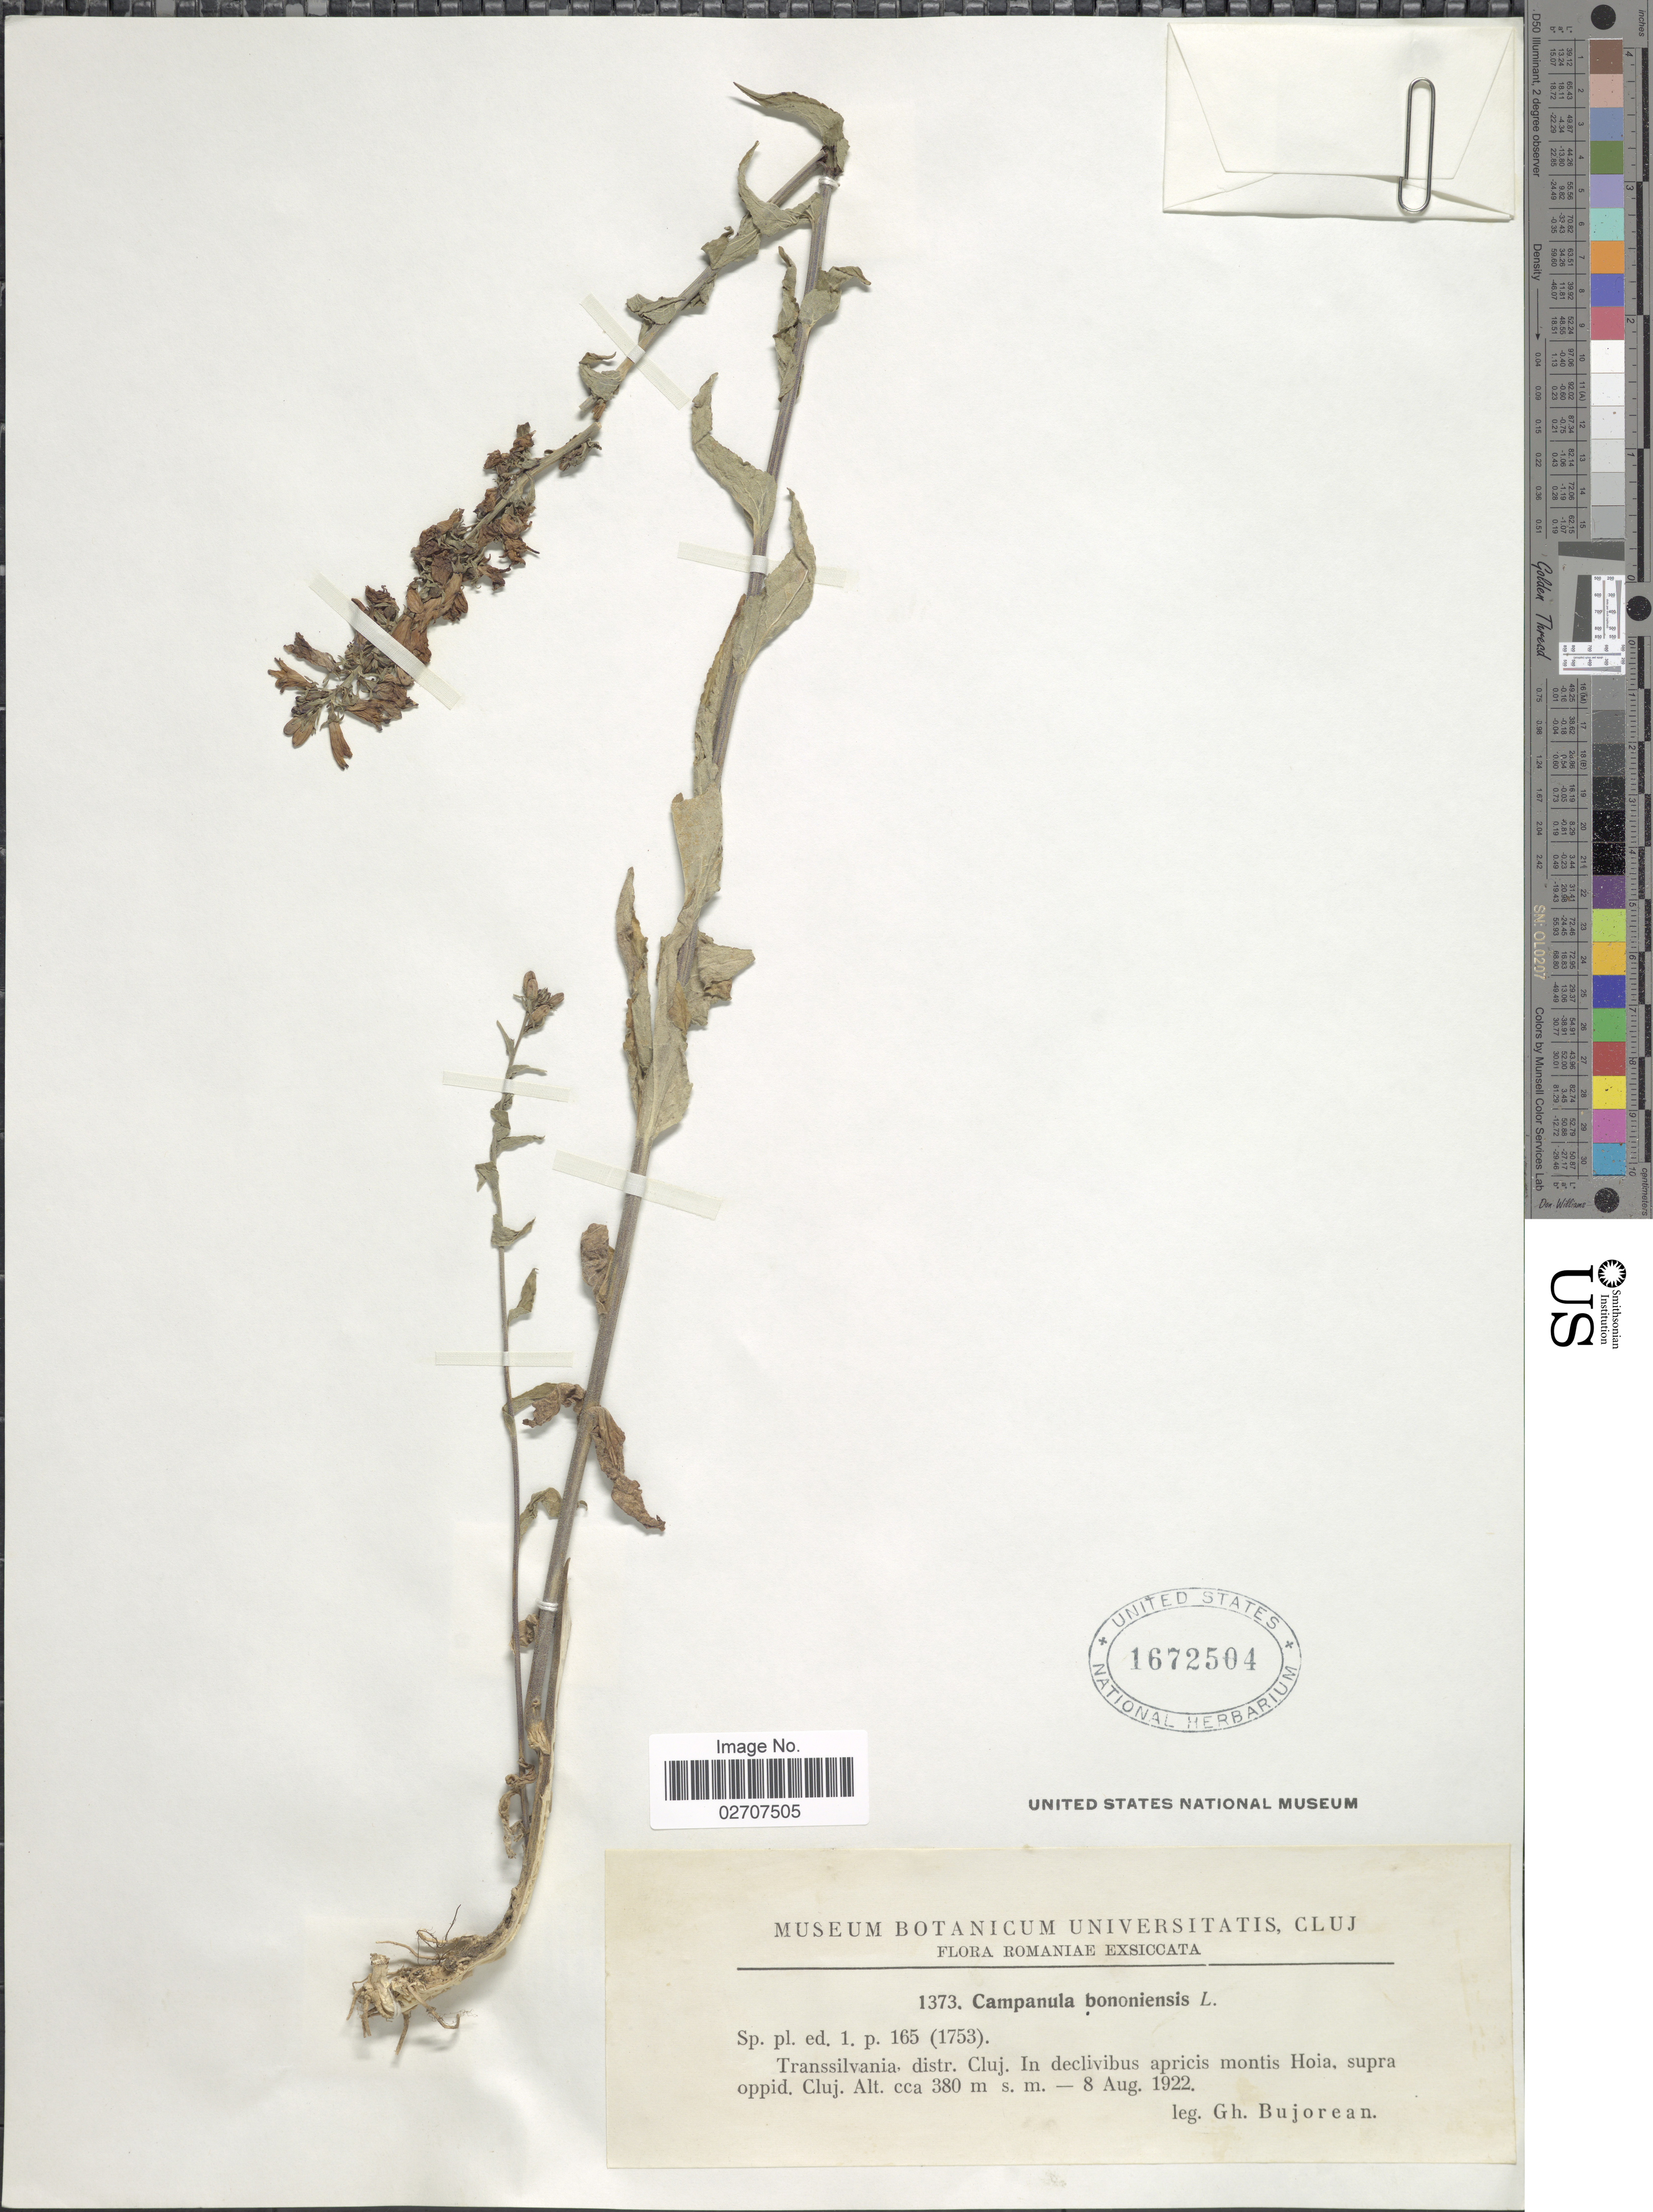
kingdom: Plantae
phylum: Tracheophyta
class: Magnoliopsida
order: Asterales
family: Campanulaceae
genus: Campanula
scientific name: Campanula bononiensis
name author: L.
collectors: G. Bujorean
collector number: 1373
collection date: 1922-08-08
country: Romania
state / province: Cluj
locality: Transsilvania. montis Hoia, supra oppid. Cluj.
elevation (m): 380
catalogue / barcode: US 1672504